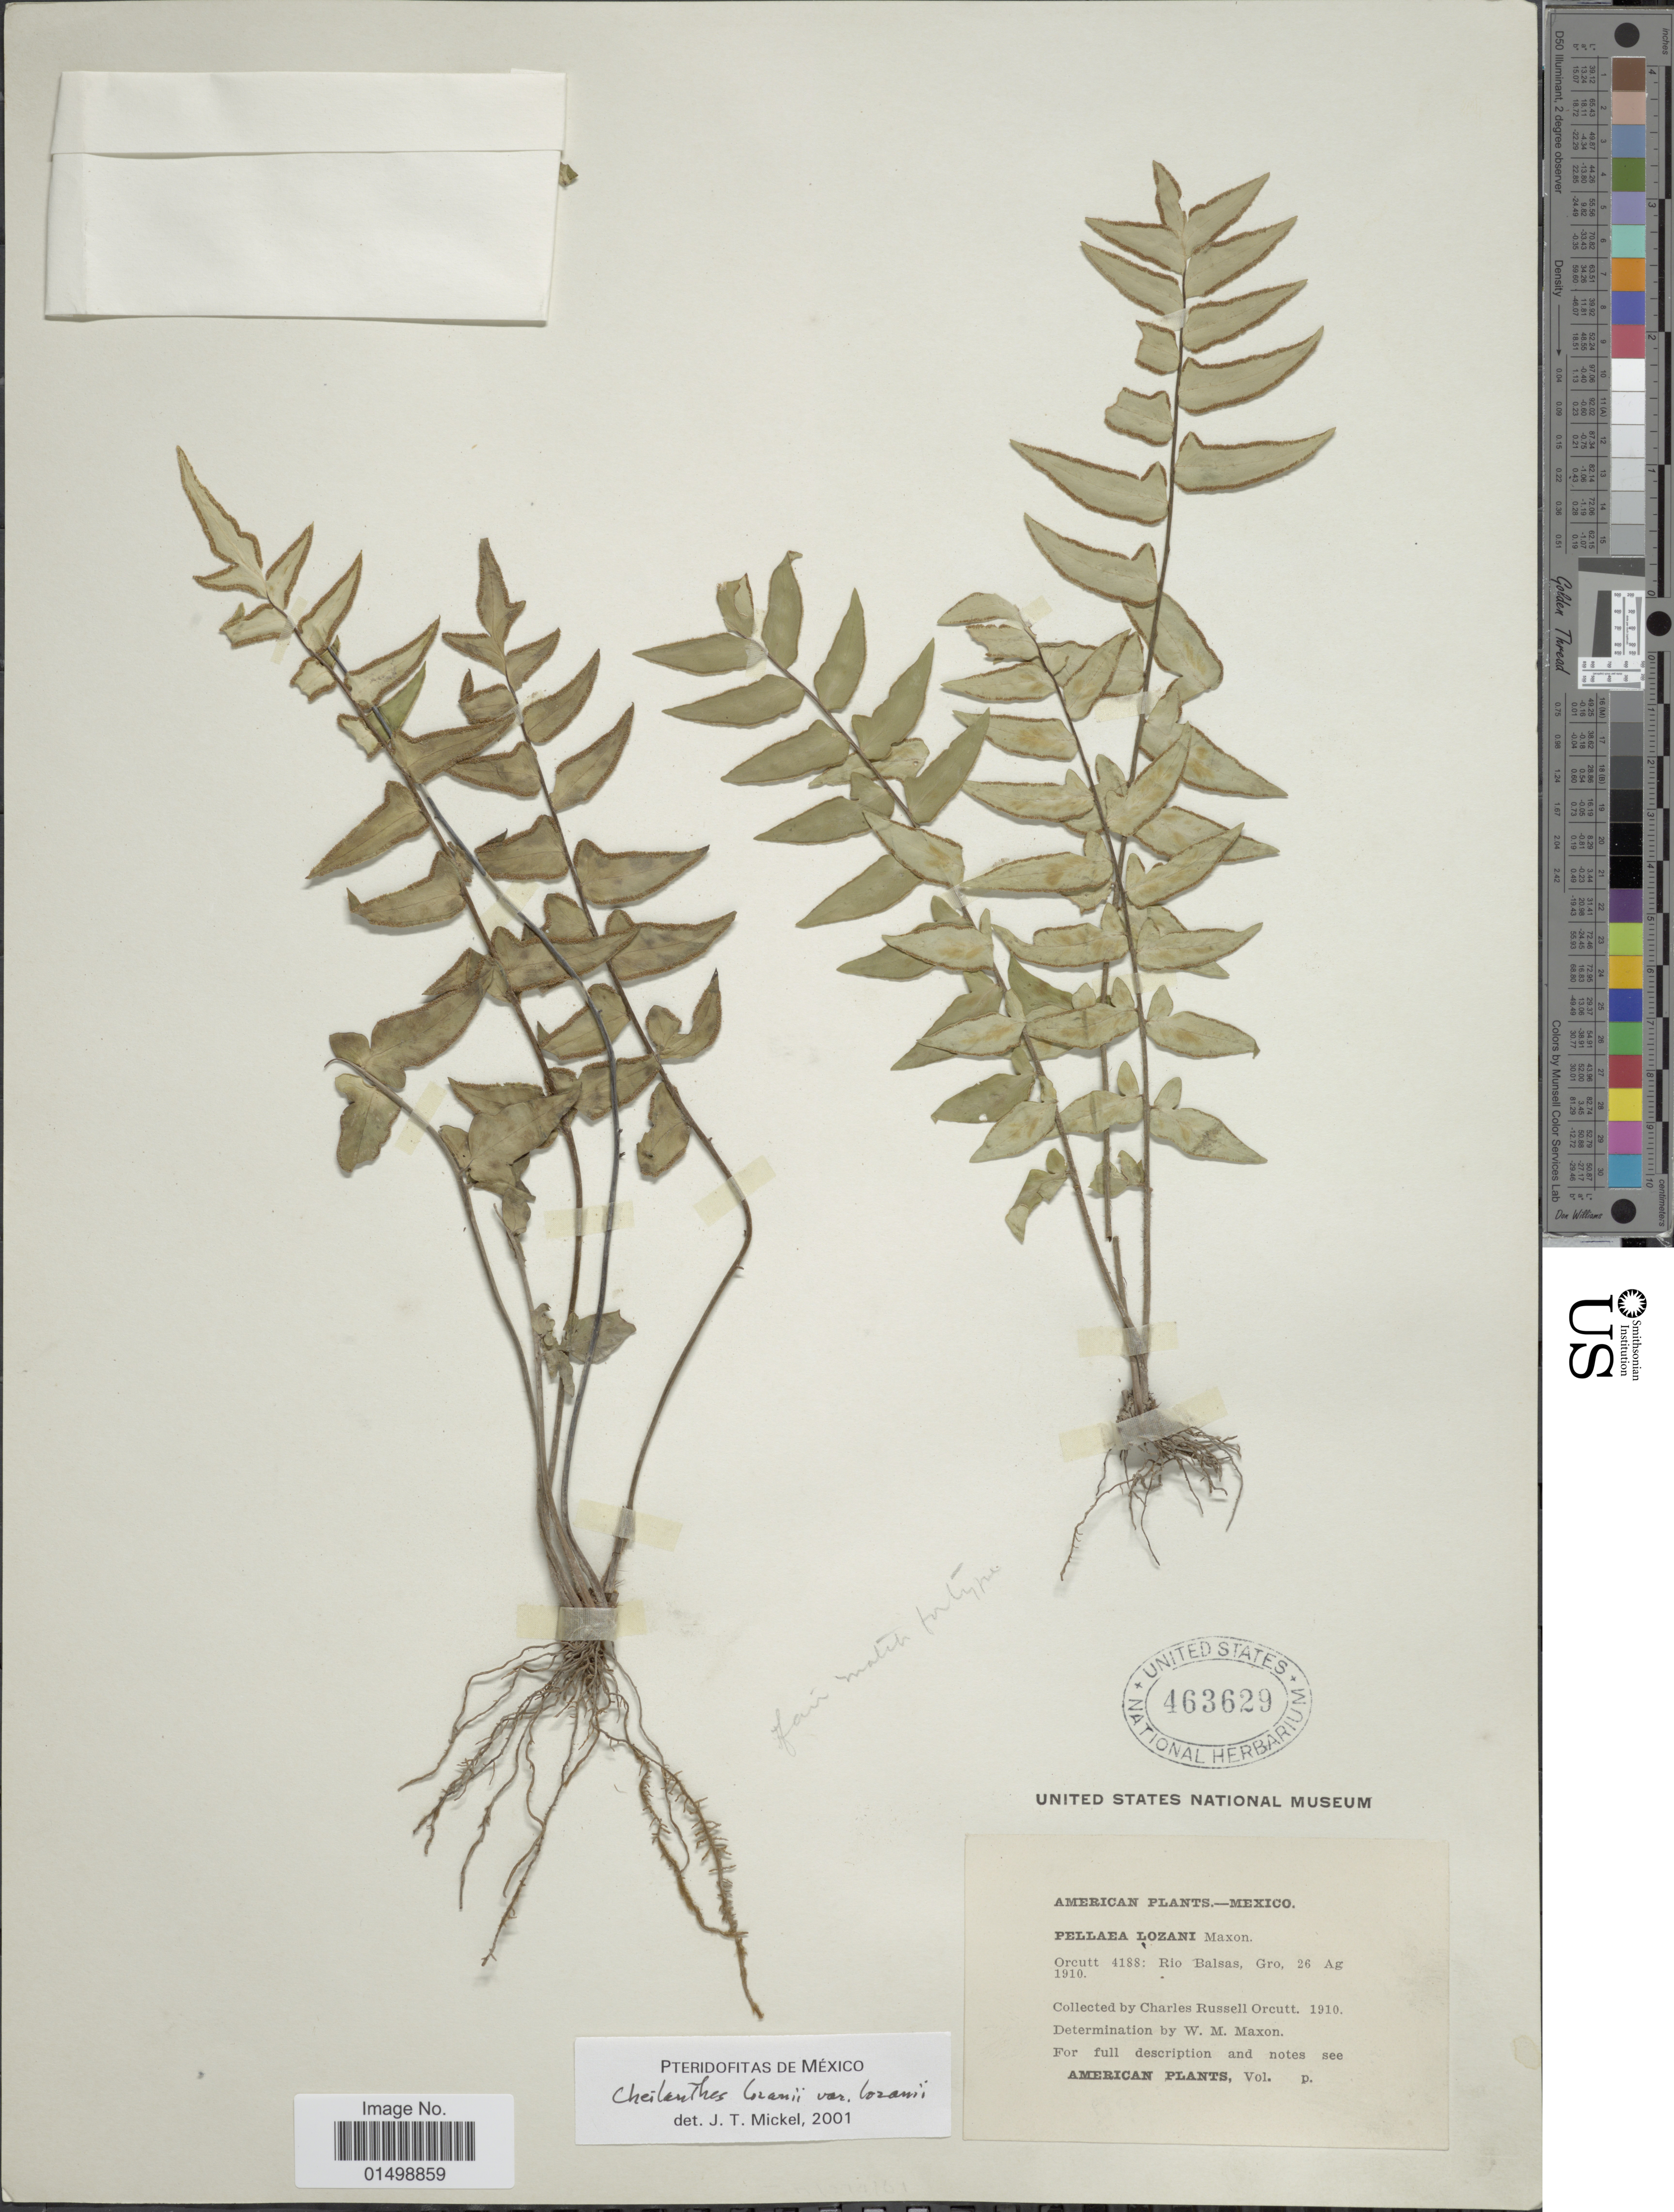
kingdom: Plantae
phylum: Tracheophyta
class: Polypodiopsida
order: Polypodiales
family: Pteridaceae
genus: Cheilanthes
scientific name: Cheilanthes lozanii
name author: (Maxon) R.M. Tryon & A.F. Tryon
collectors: C. R. Orcutt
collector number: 4188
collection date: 1910-08-26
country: Mexico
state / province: Guerrero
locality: Rio Balsas, Gro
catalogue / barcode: US 463629